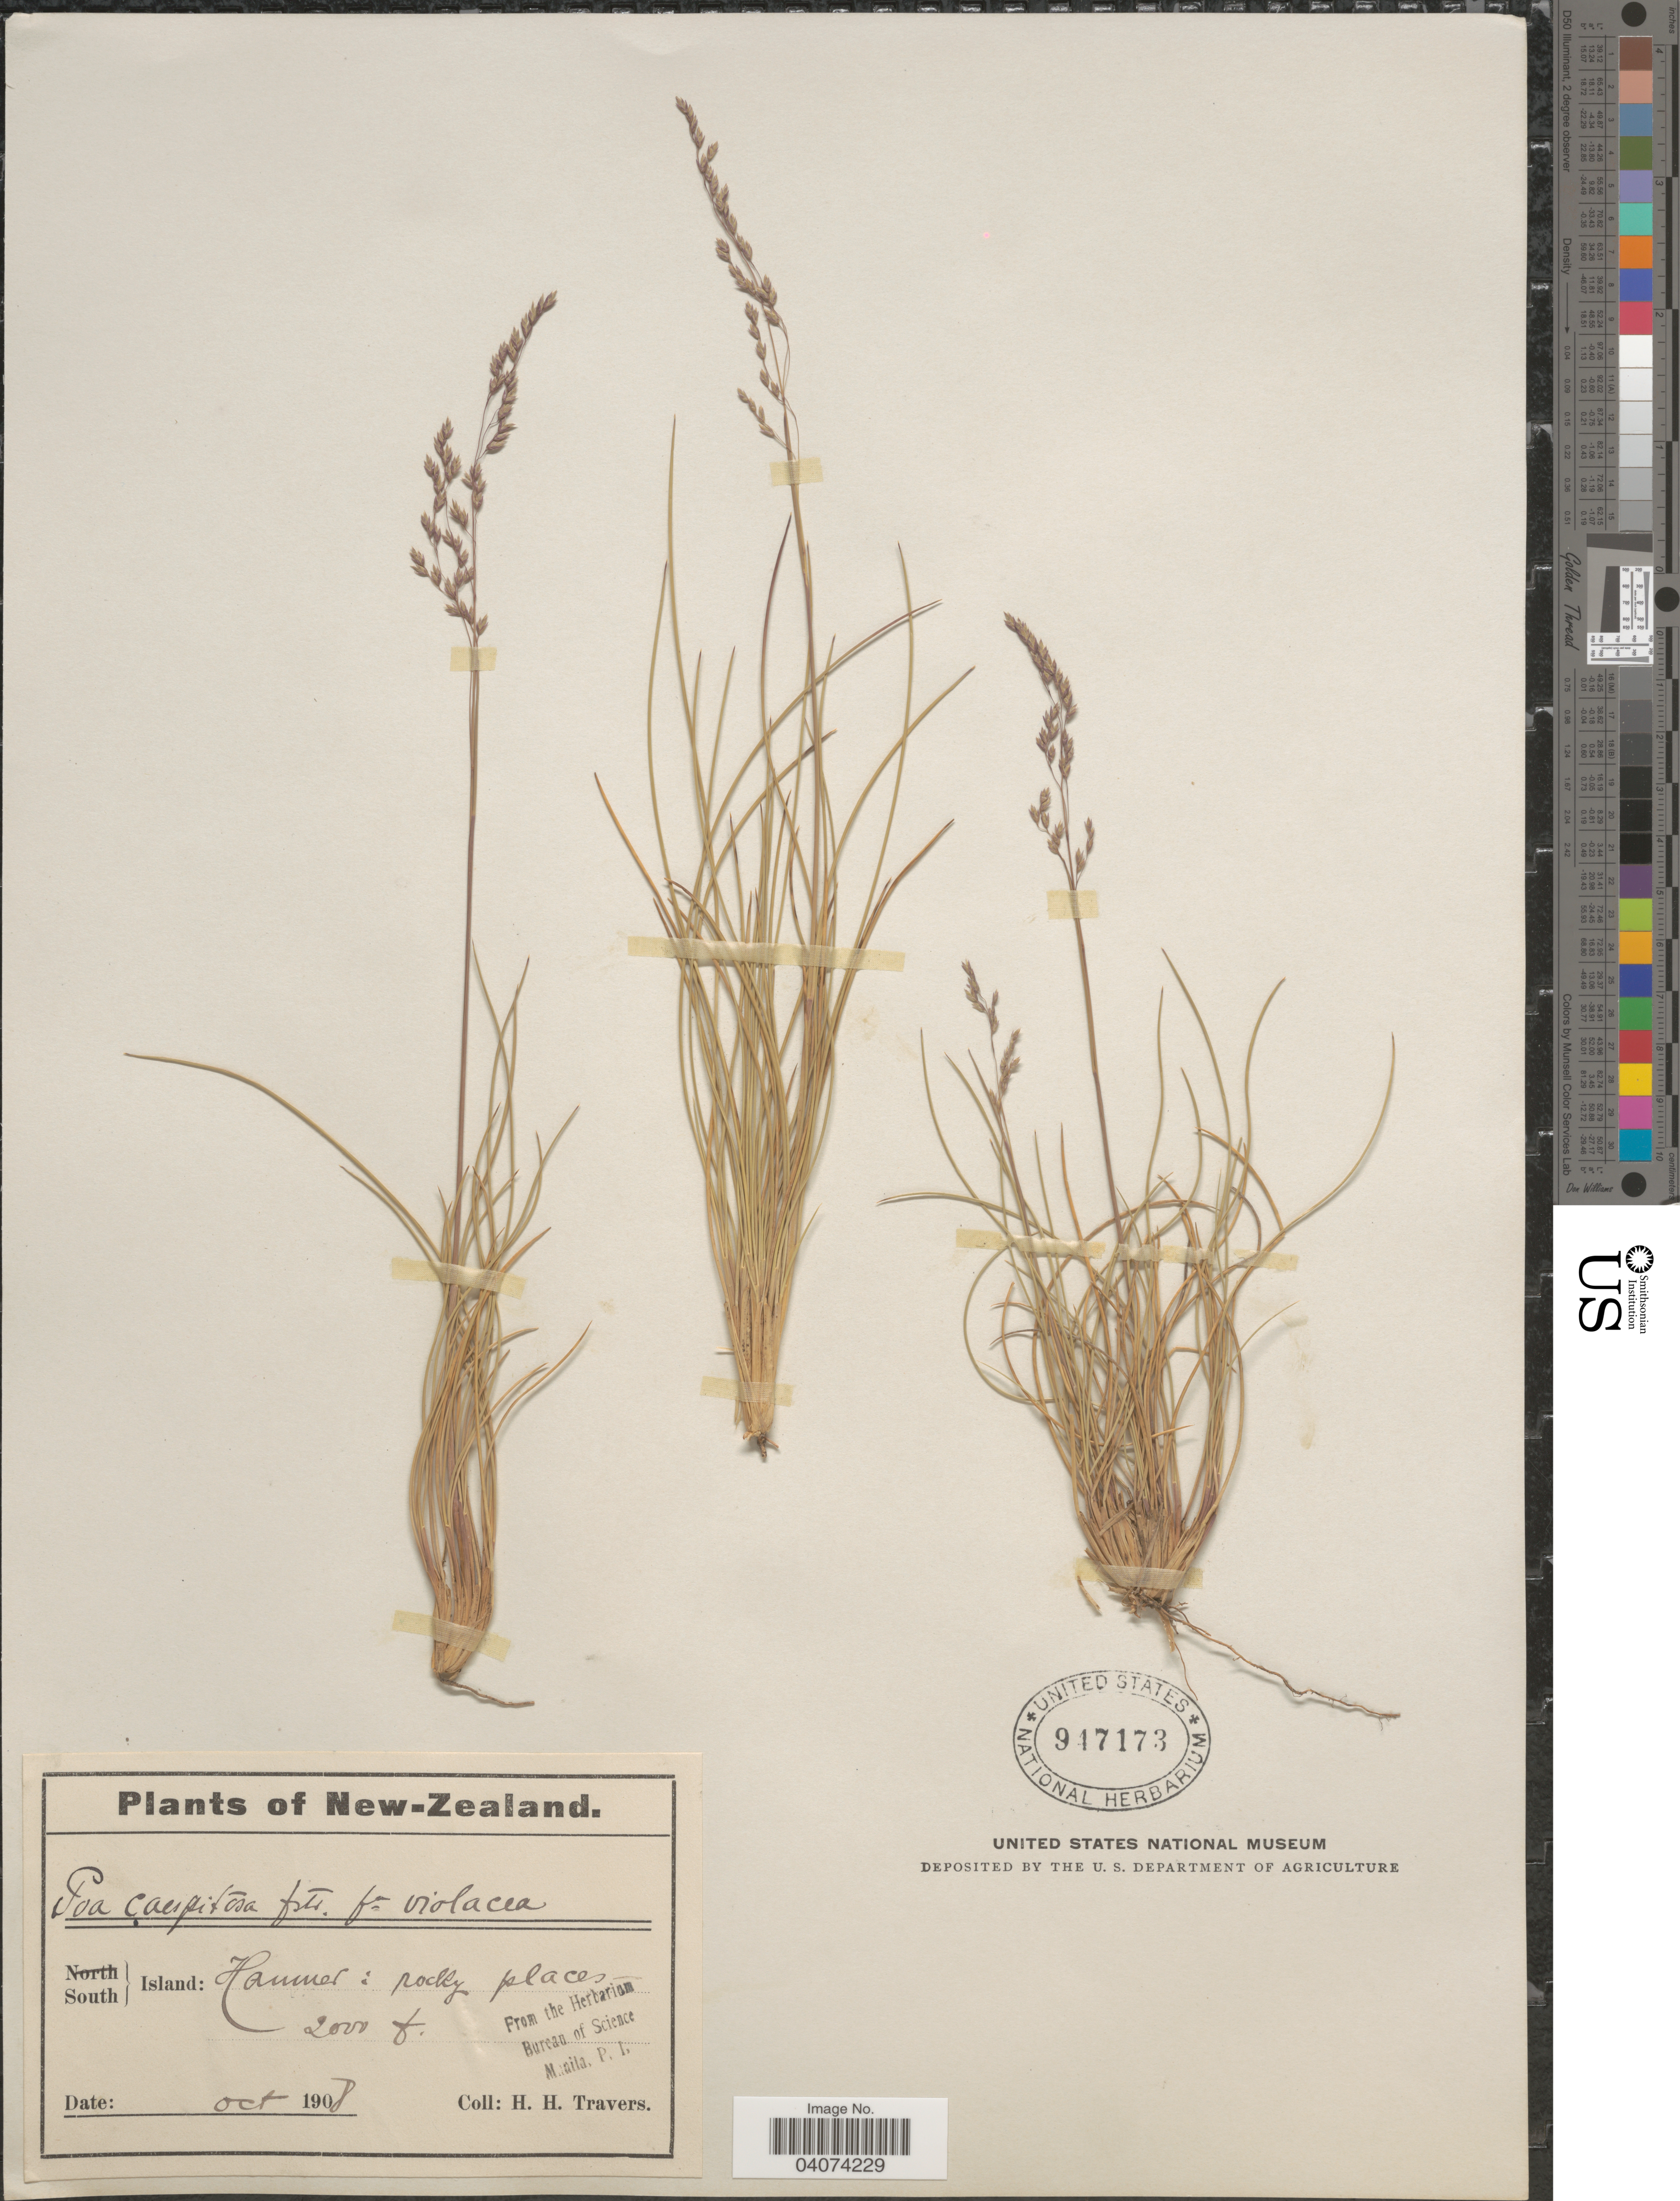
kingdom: Plantae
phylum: Tracheophyta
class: Liliopsida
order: Poales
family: Poaceae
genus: Poa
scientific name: Poa cita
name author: Edgar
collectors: H. Travers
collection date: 1908-10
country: New Zealand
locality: South Island: Hanmer.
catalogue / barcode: US 947173